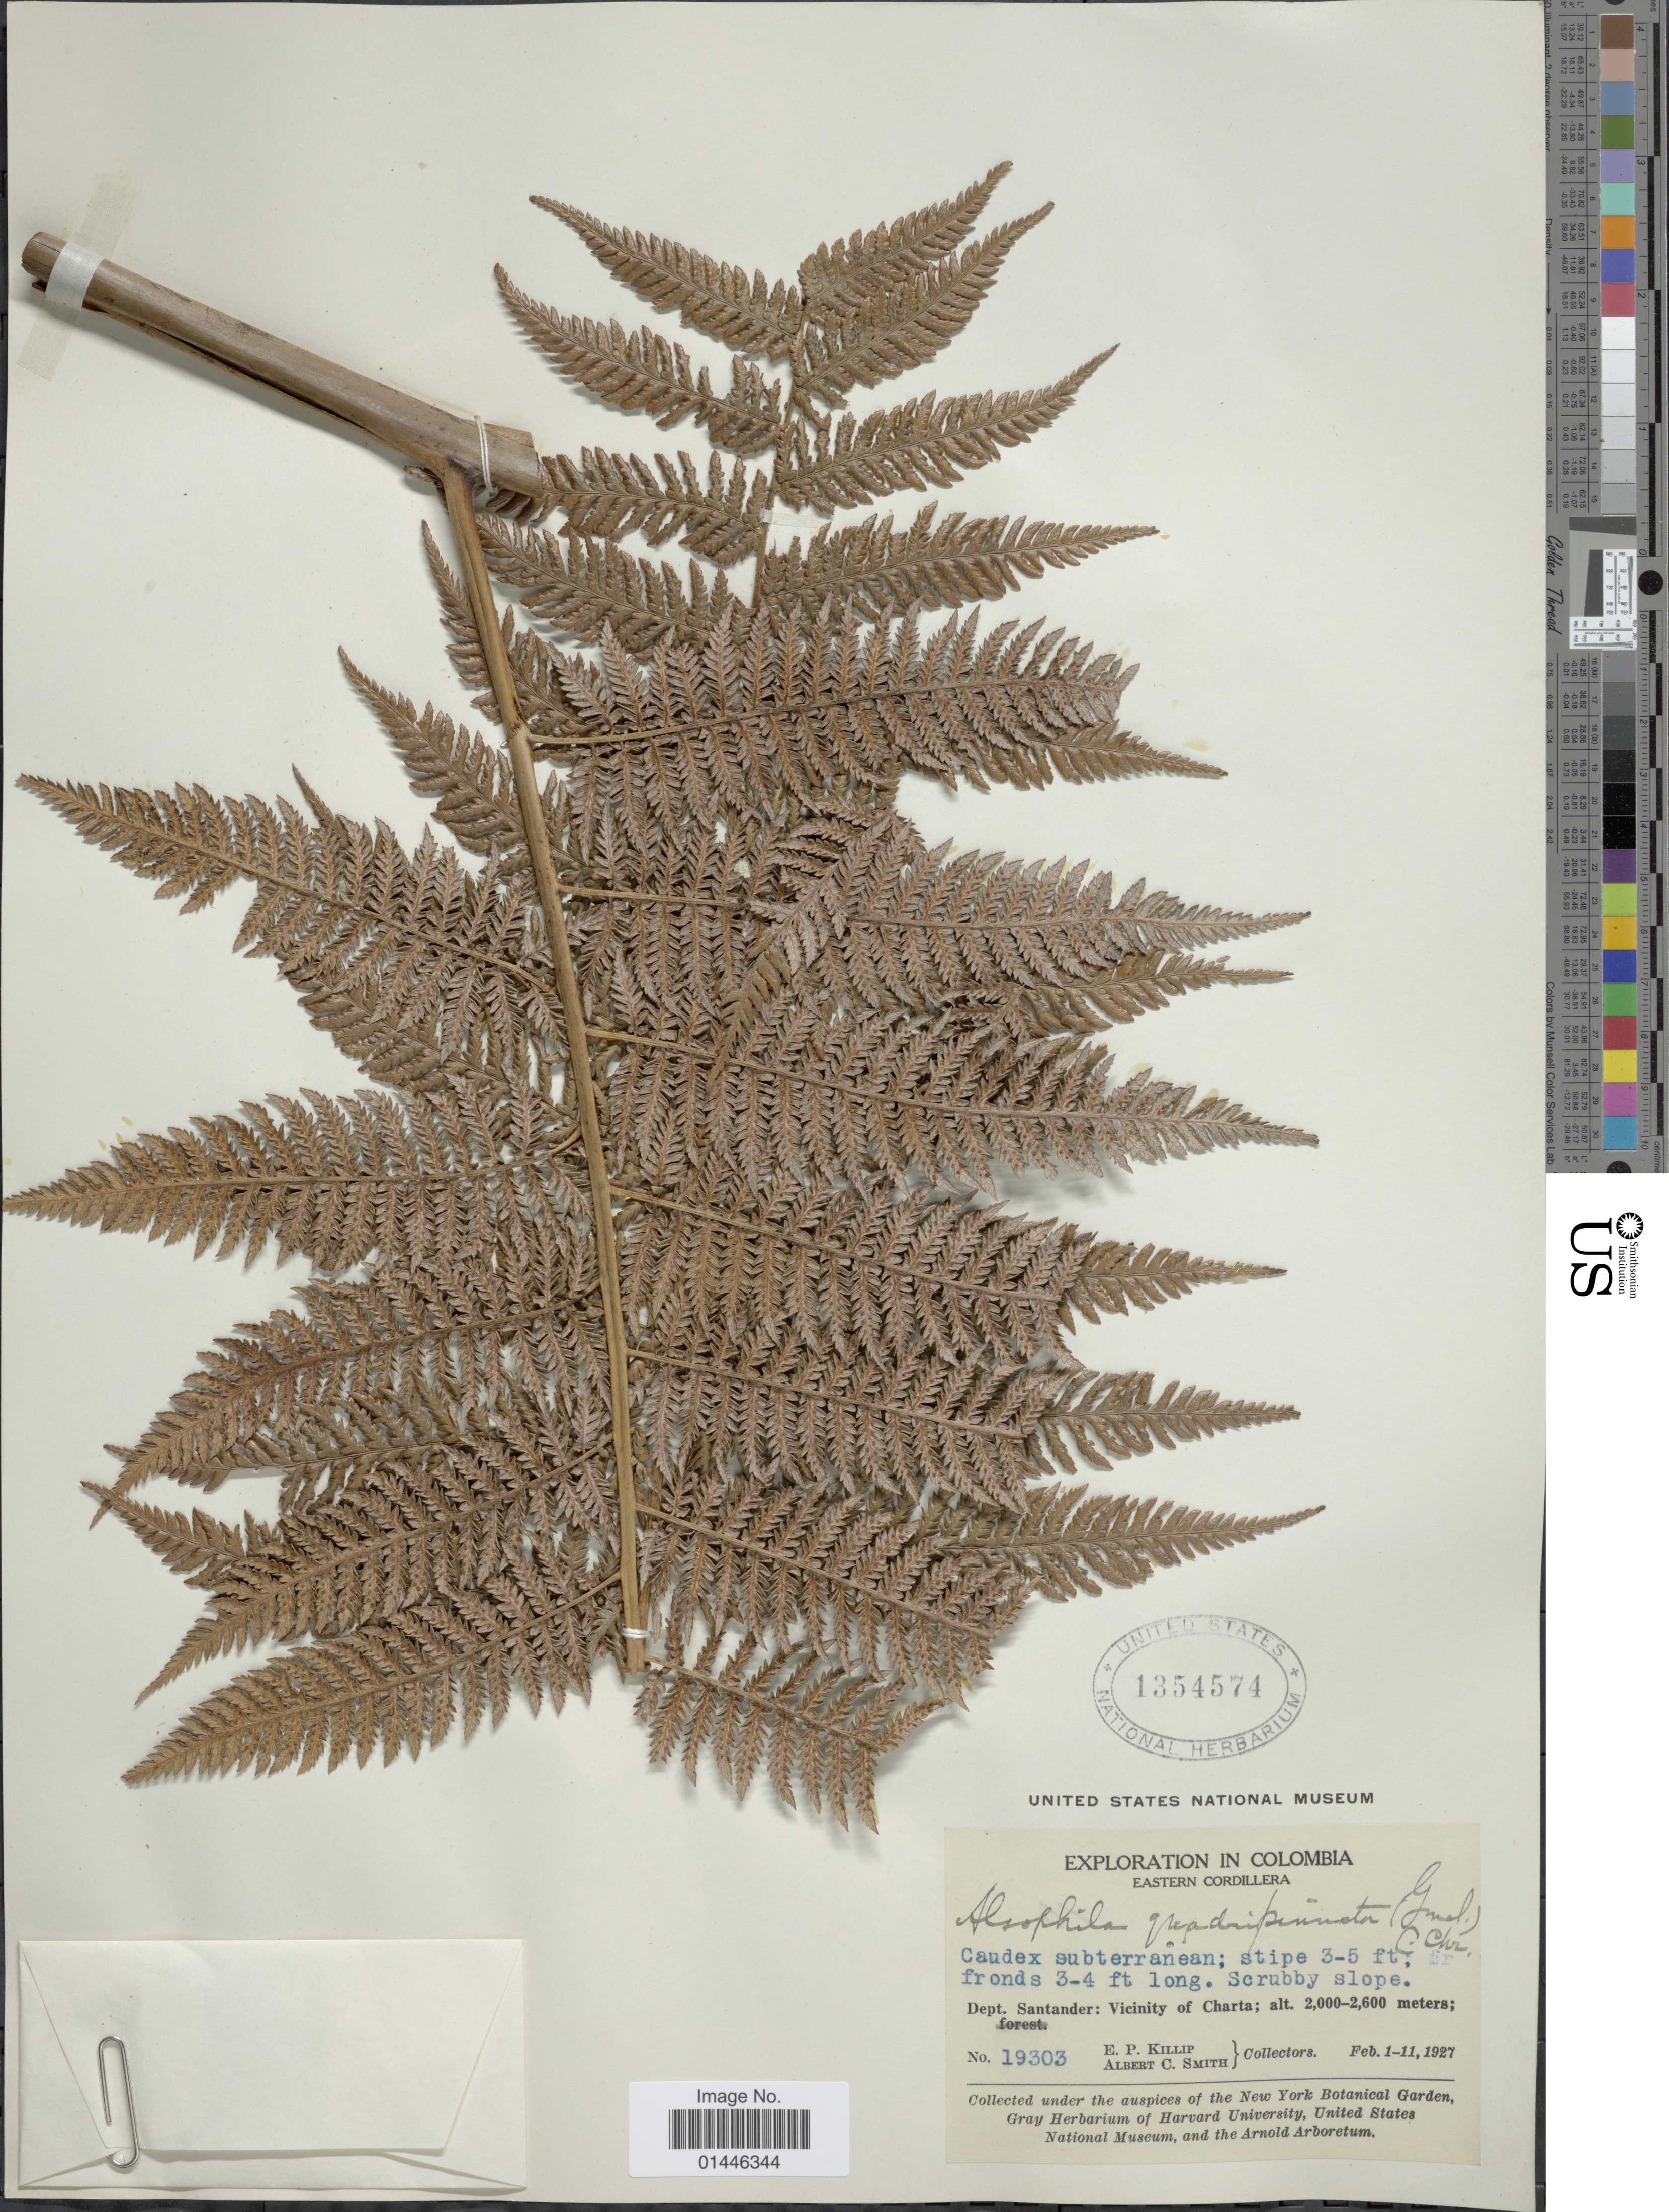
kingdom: Plantae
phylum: Tracheophyta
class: Polypodiopsida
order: Cyatheales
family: Dicksoniaceae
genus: Lophosoria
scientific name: Lophosoria quadripinnata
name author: (J.F. Gmel.) C. Chr.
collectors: E. P. Killip & A. C. Smith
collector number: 19303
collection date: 1927-02-01/1927-02-11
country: Colombia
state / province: Santander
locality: Vicinity of Charta. Eastern Cordillera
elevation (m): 2000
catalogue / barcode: US 1354574